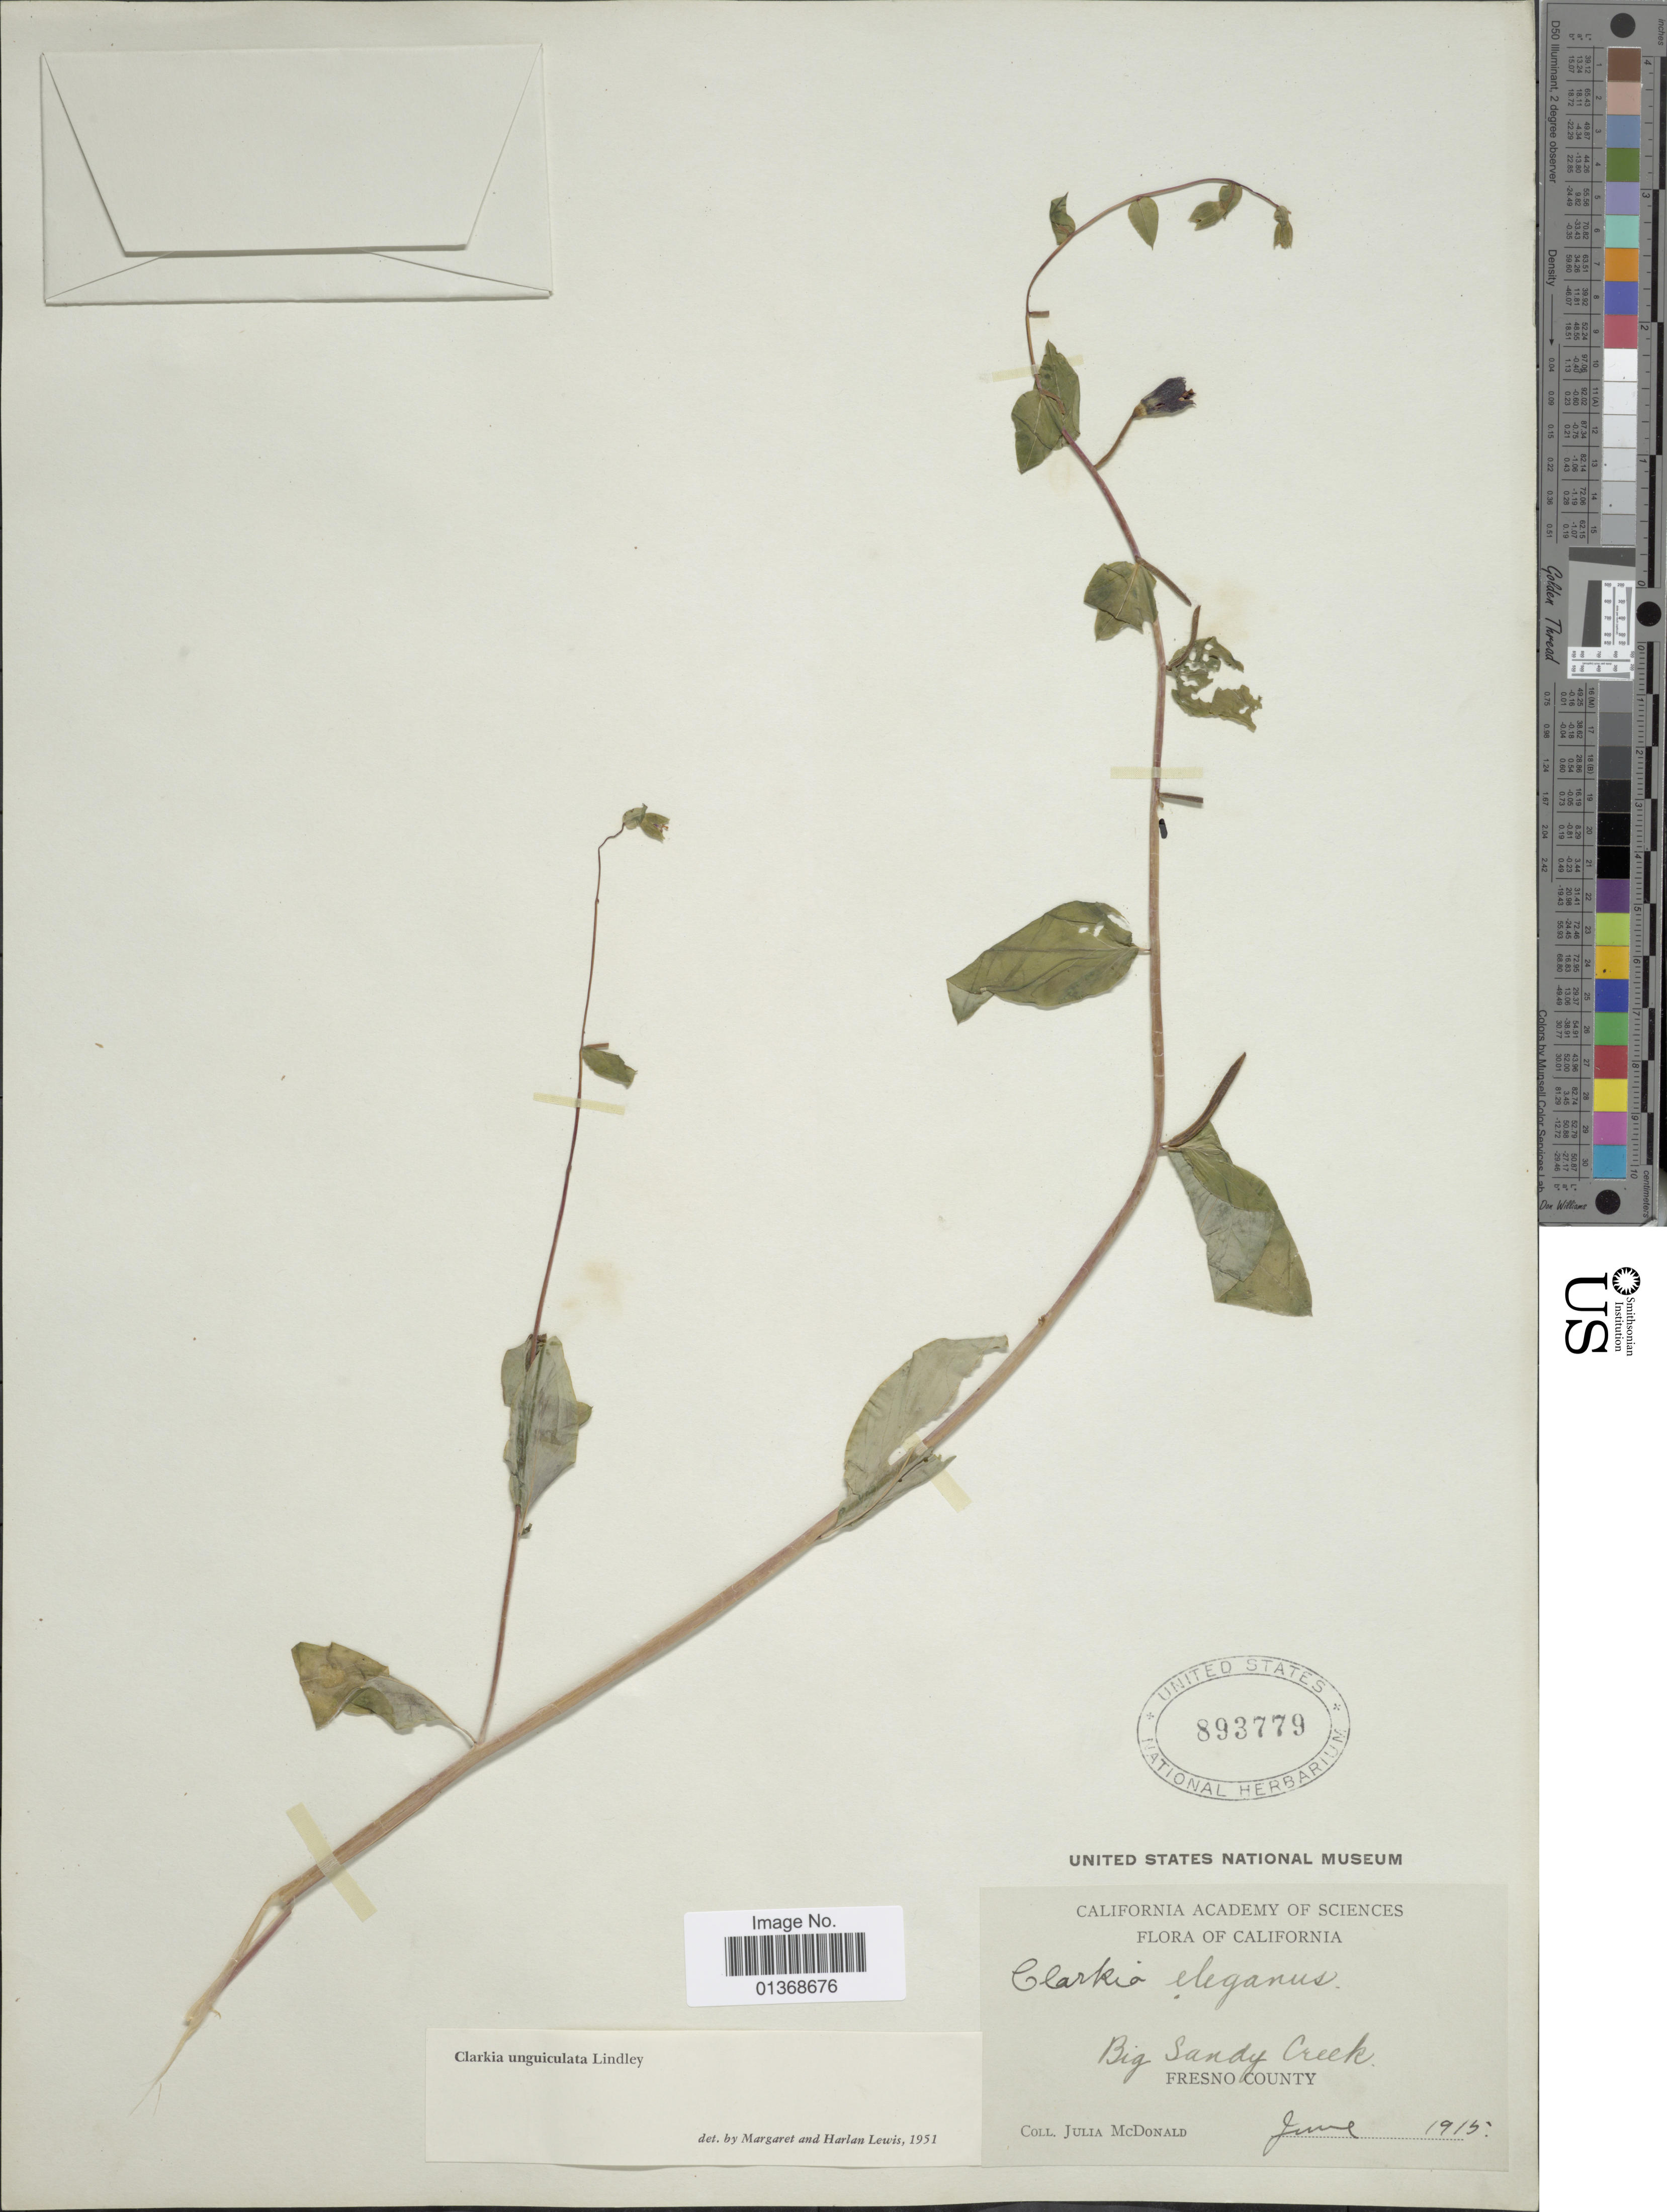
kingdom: Plantae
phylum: Tracheophyta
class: Magnoliopsida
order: Myrtales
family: Onagraceae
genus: Clarkia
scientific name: Clarkia unguiculata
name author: Lindl.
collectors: J. McDonald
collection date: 1915-06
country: United States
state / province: California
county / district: Fresno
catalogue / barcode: US 893779